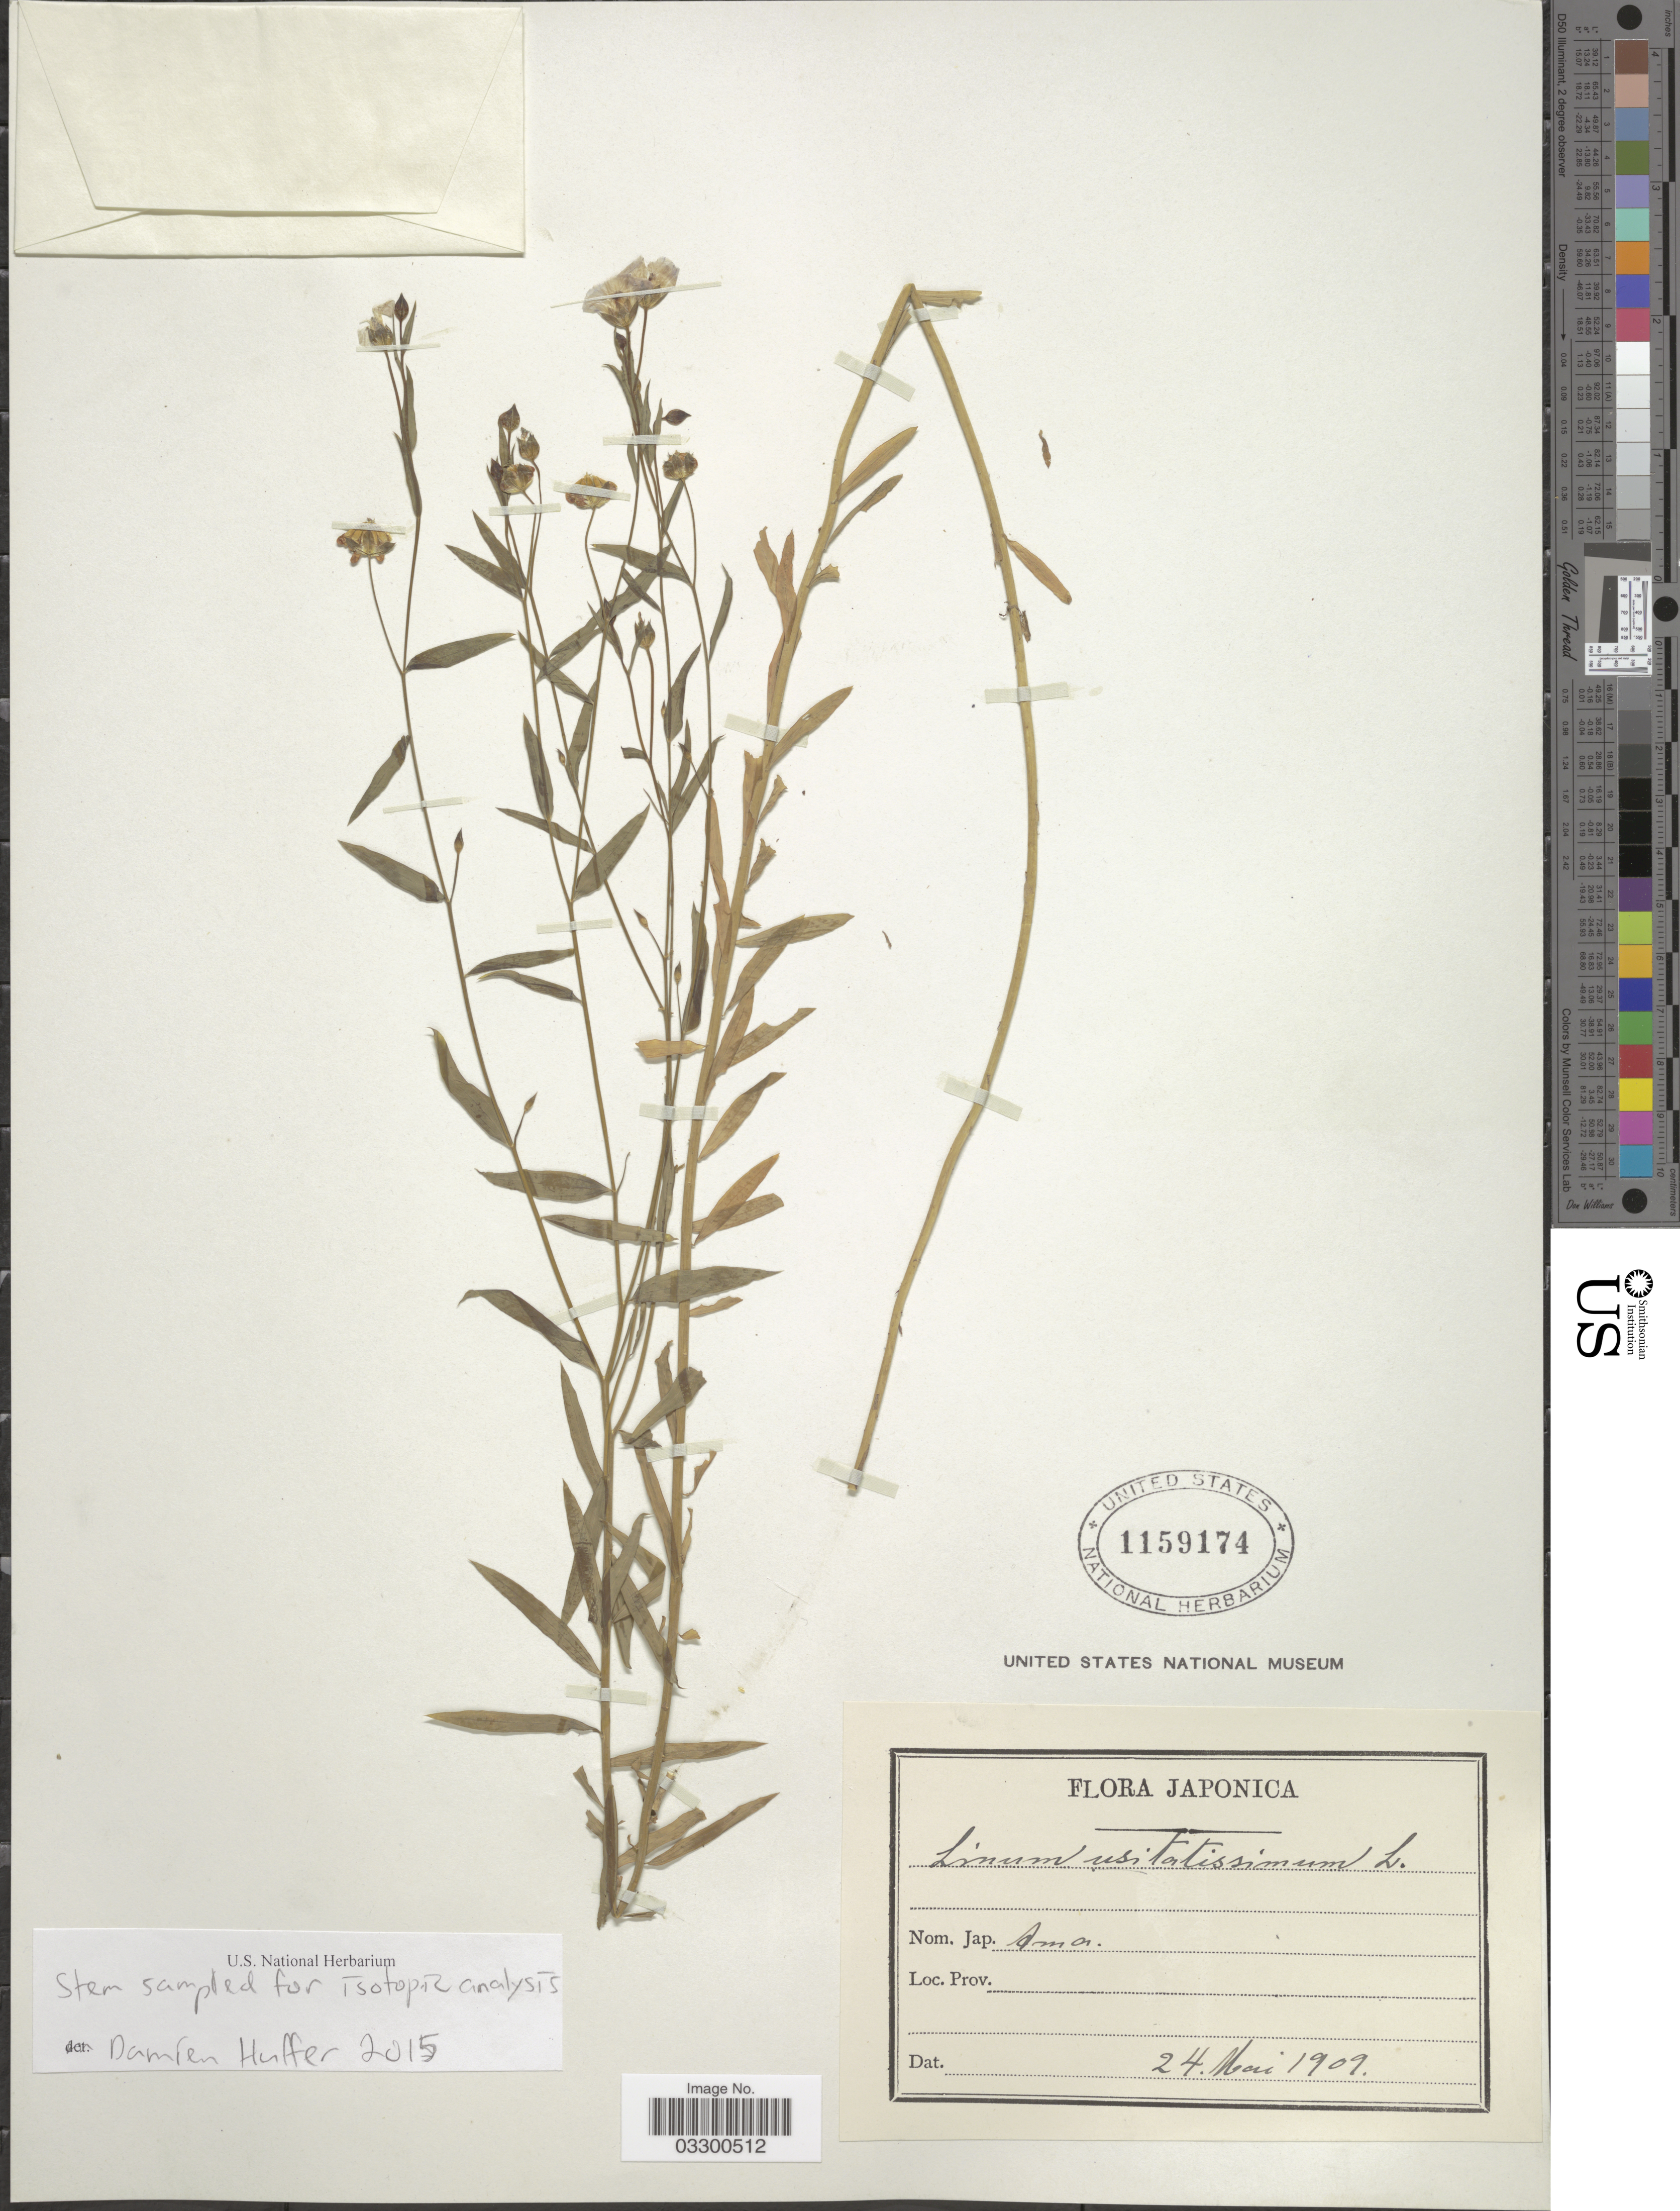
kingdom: Plantae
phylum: Tracheophyta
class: Magnoliopsida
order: Malpighiales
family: Linaceae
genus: Linum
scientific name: Linum usitatissimum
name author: L.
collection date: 1909-05-24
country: Japan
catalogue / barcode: US 1159174